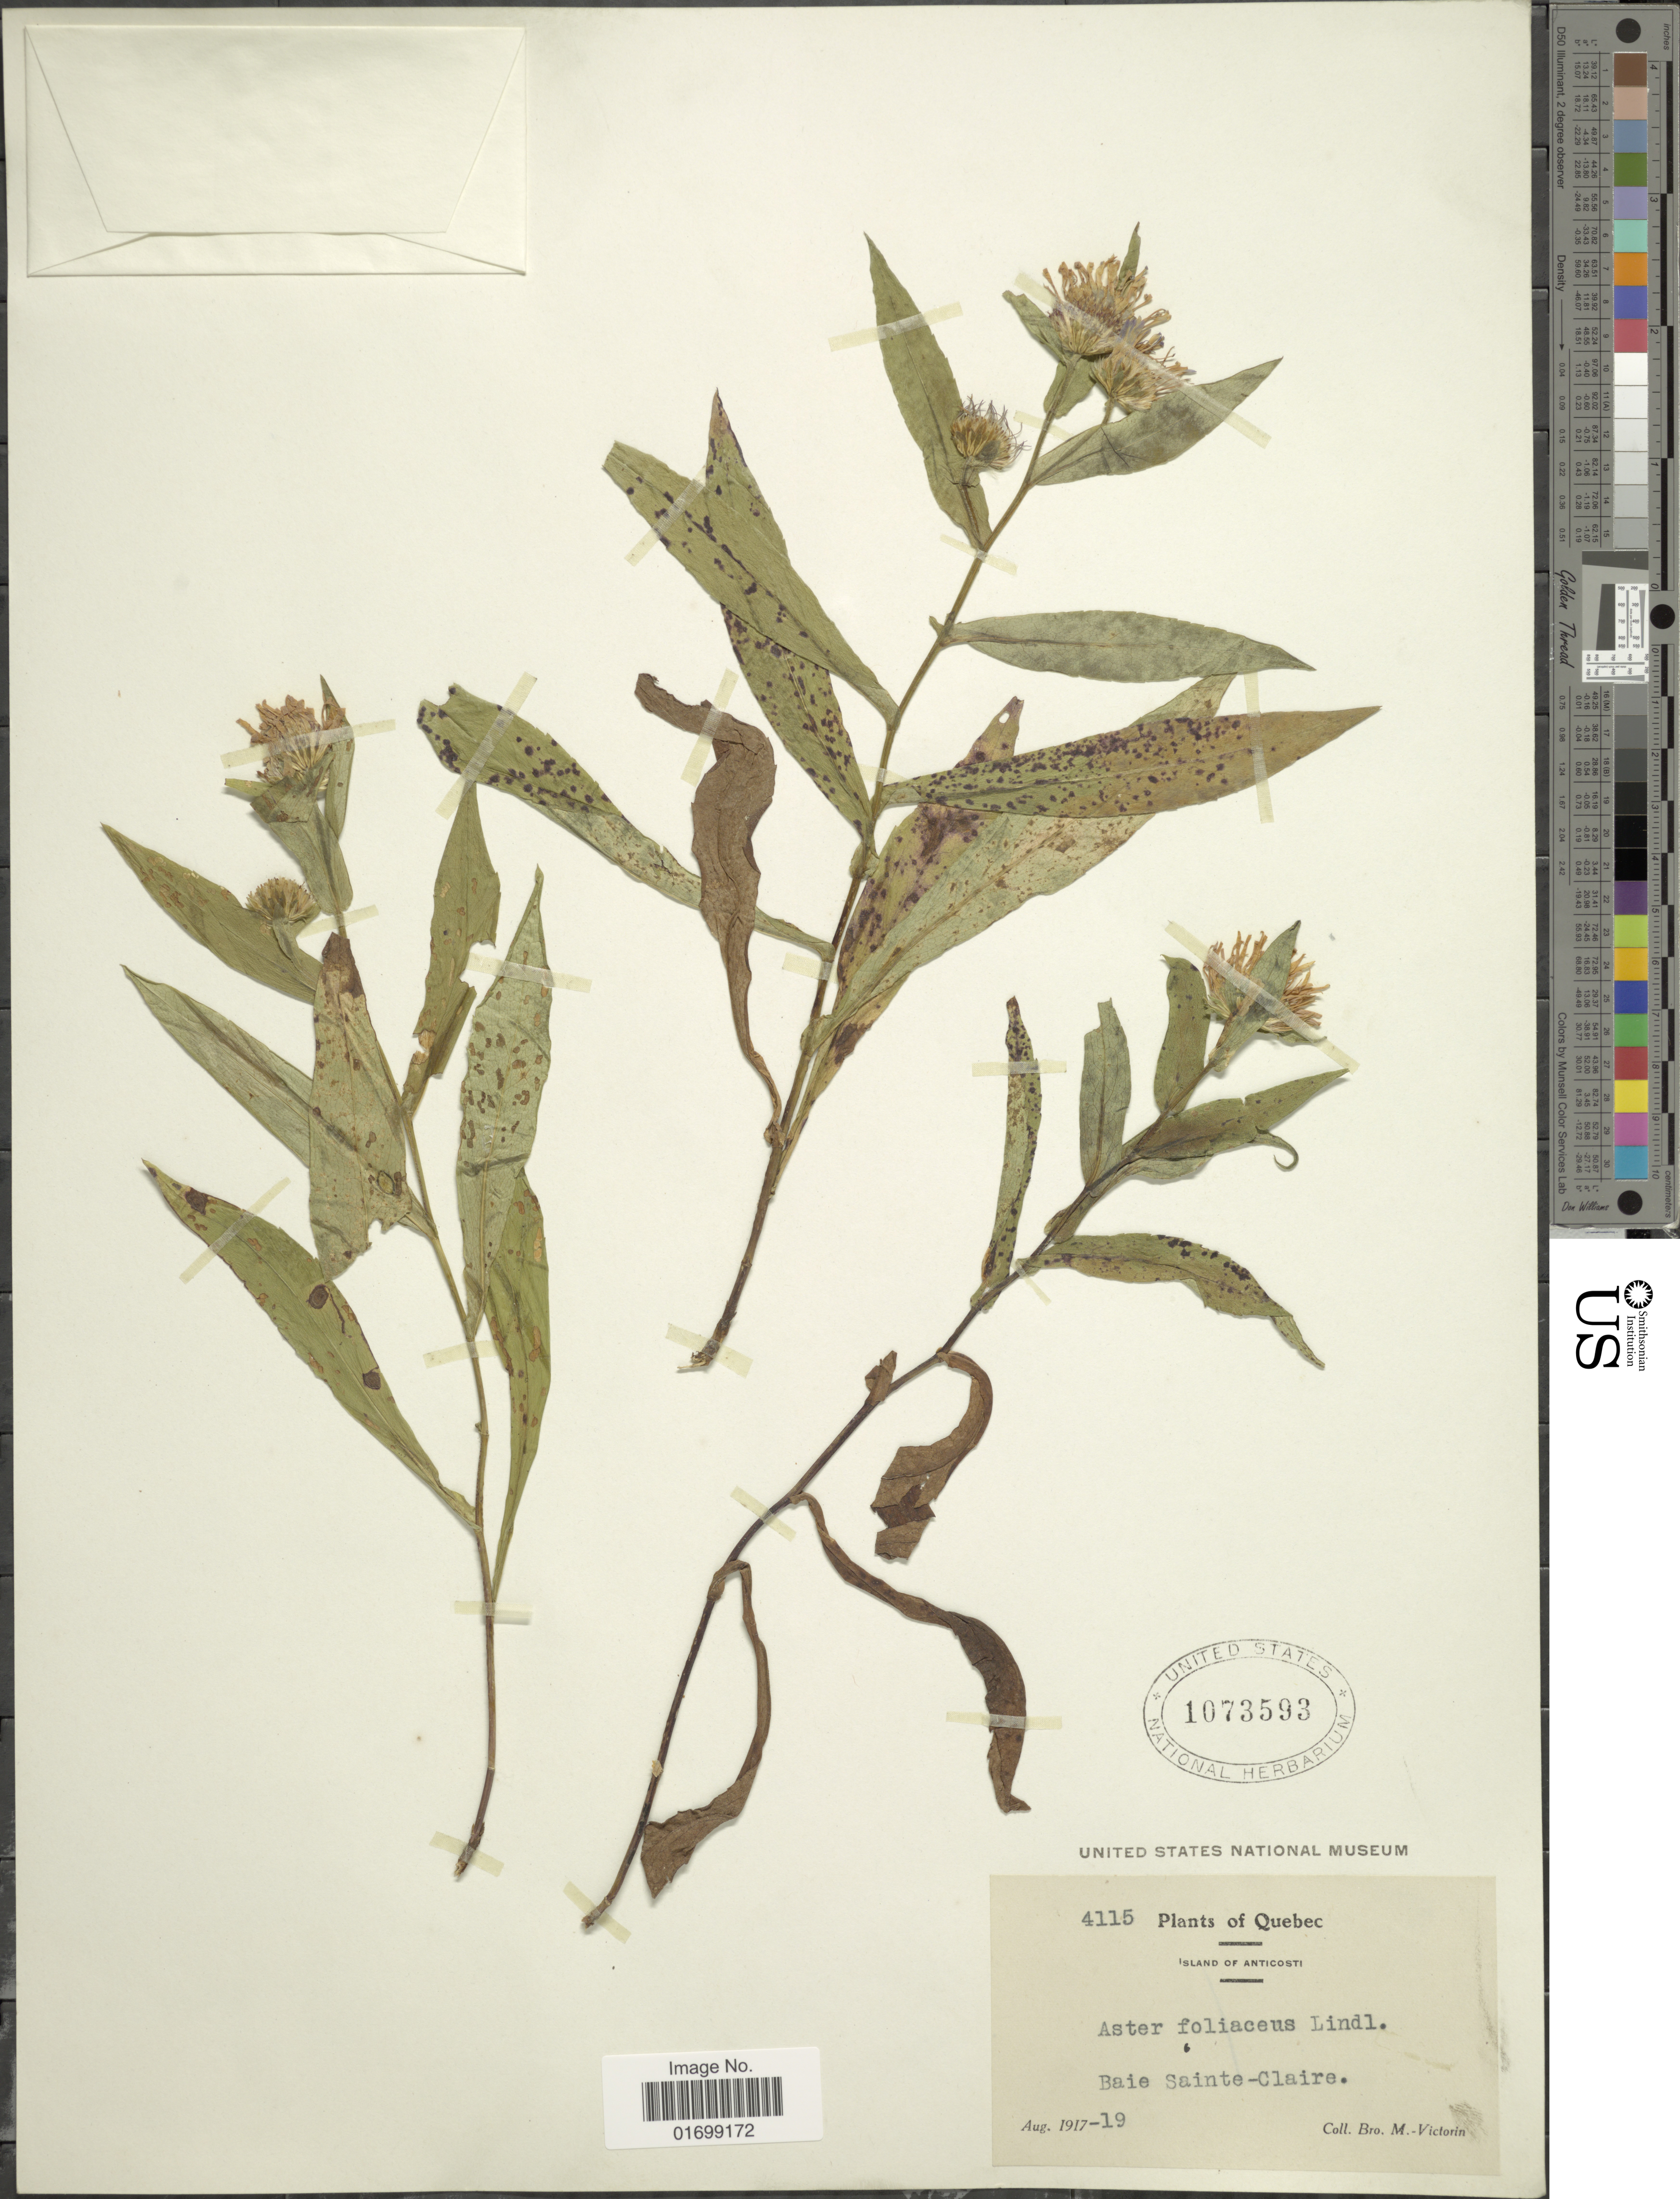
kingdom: Plantae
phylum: Tracheophyta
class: Magnoliopsida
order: Asterales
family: Asteraceae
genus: Symphyotrichum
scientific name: Symphyotrichum foliaceum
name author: (Lindl. ex DC.) G.L. Nesom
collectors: Fr. Marie-Victorin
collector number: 4115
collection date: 1917-08-19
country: Canada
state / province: Quebec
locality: Island of Anticosti, Baie Sainte-Claire.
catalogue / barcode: US 1073593